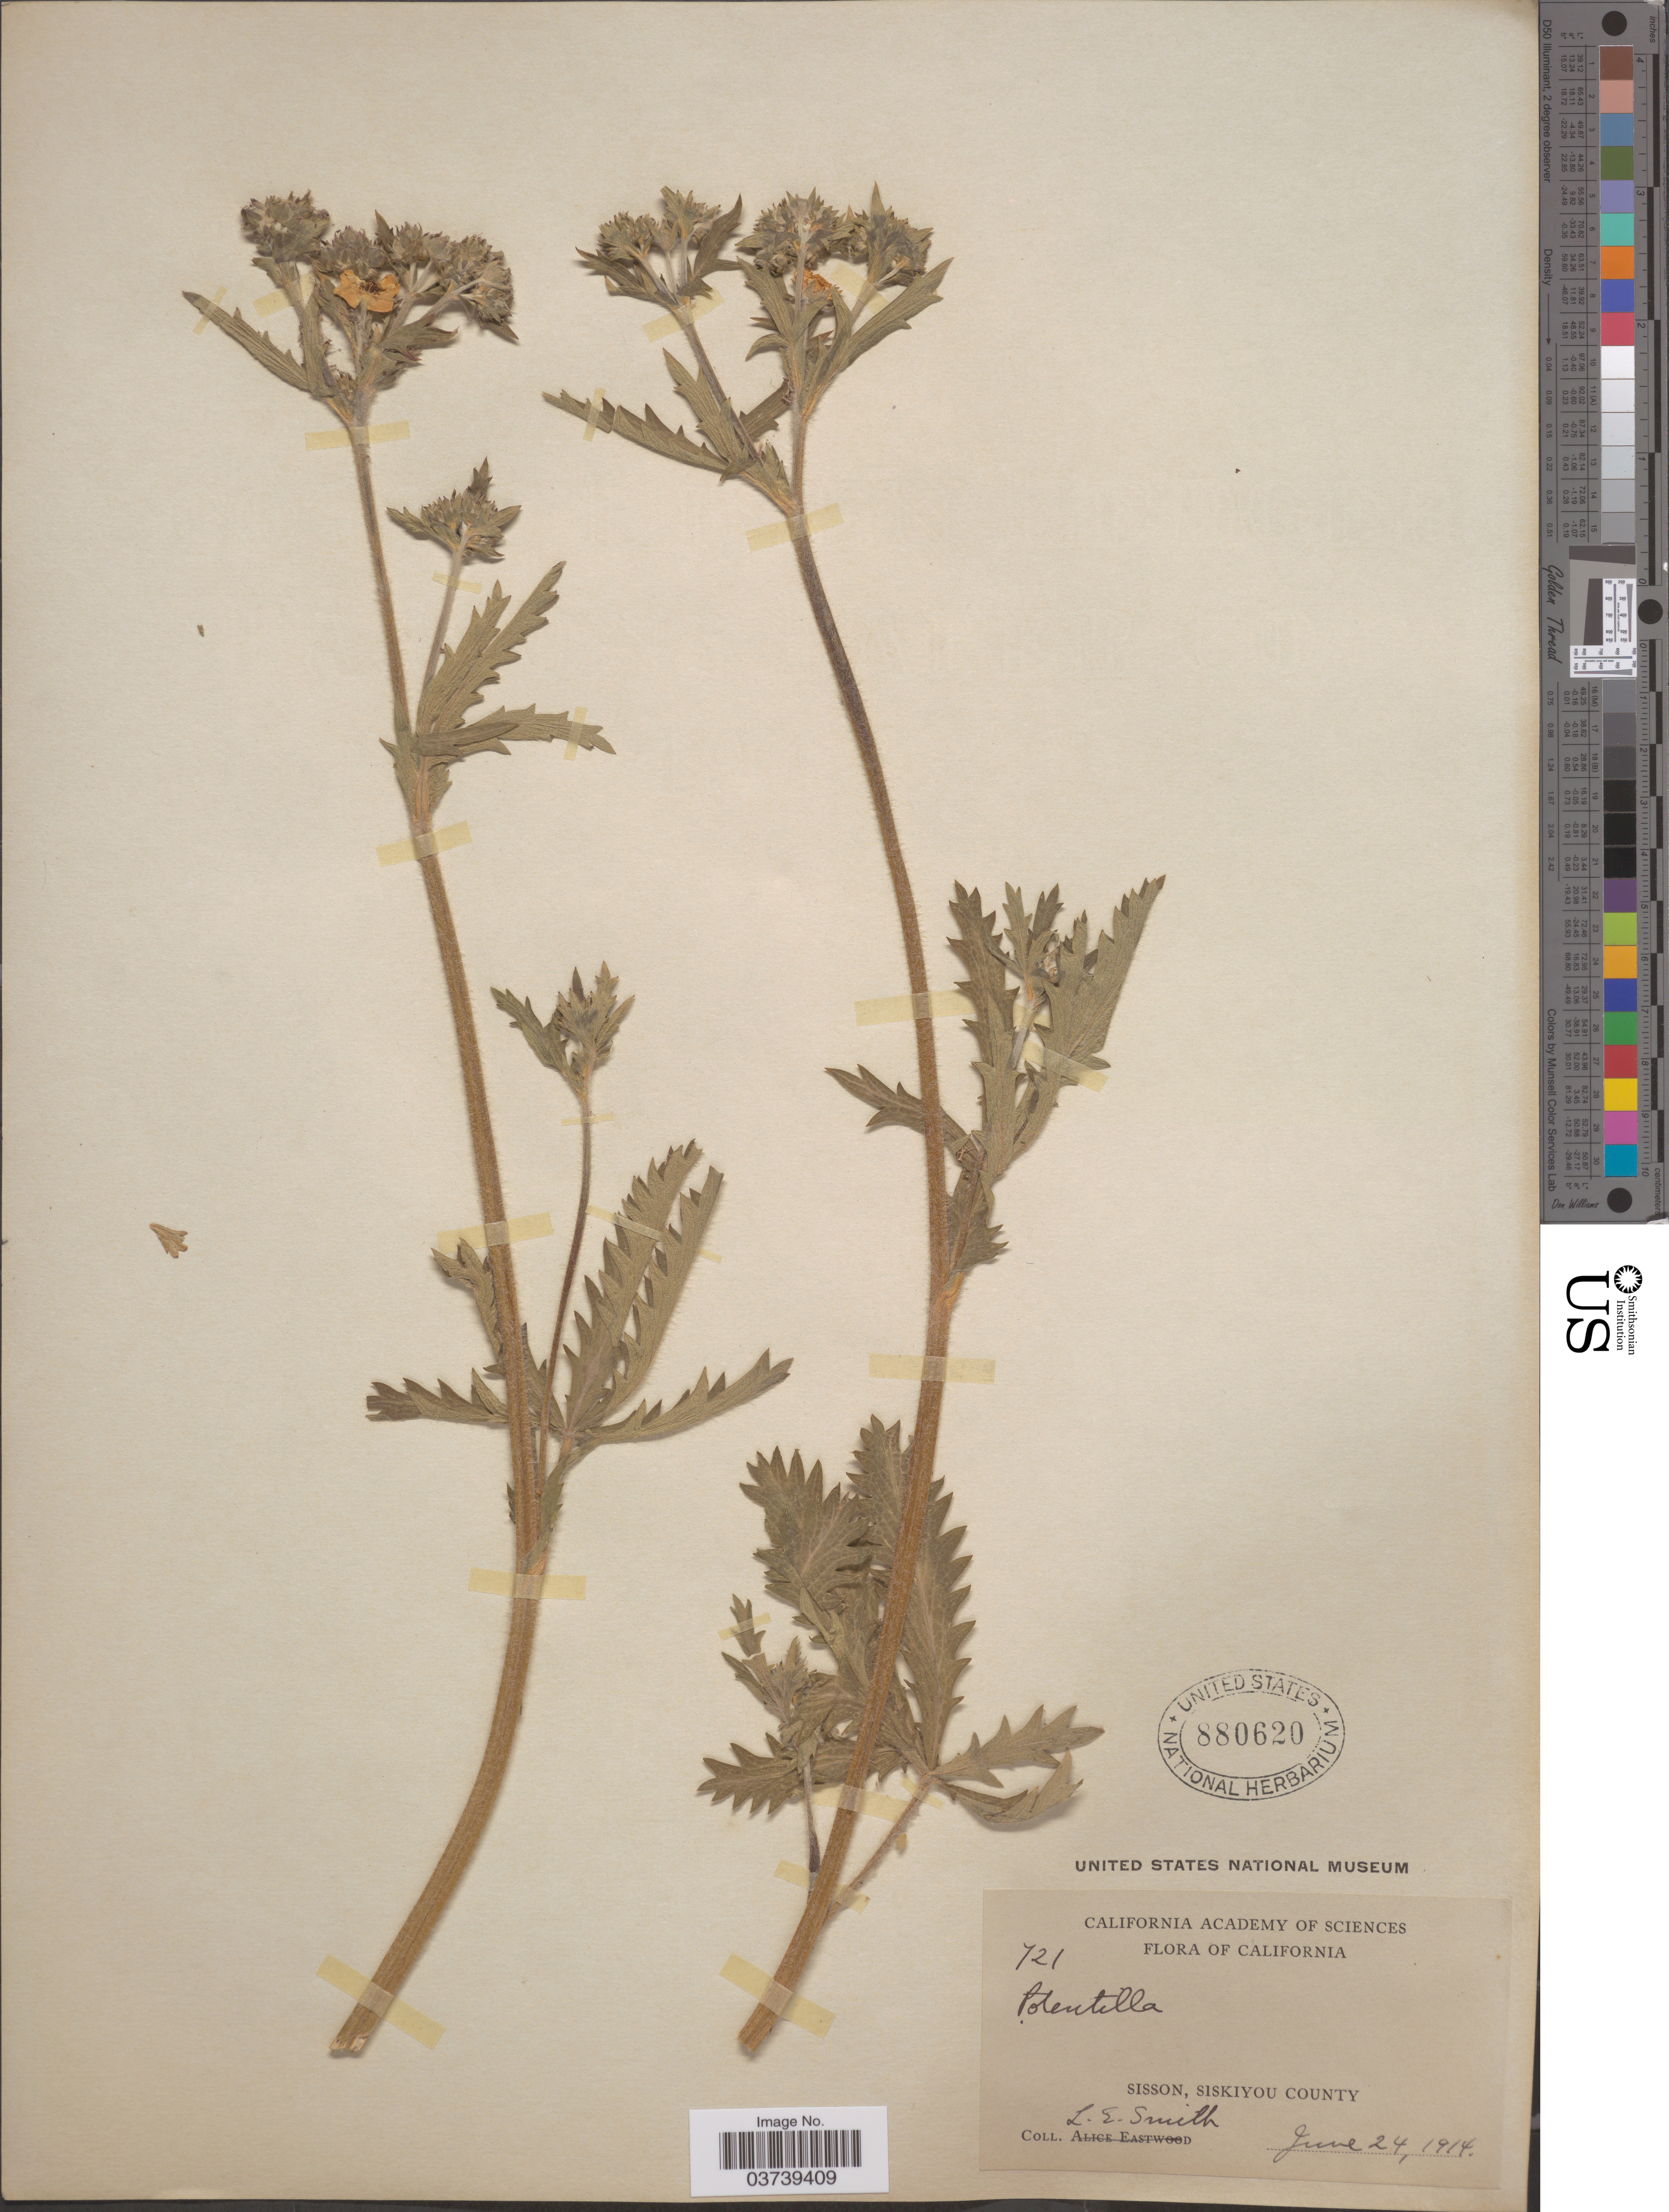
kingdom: Plantae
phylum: Tracheophyta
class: Magnoliopsida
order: Rosales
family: Rosaceae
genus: Potentilla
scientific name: Potentilla sp.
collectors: L. E. Smith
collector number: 721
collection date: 1914-06-24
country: United States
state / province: California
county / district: Siskiyou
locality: Sisson, Siskiyou County.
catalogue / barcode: US 880620